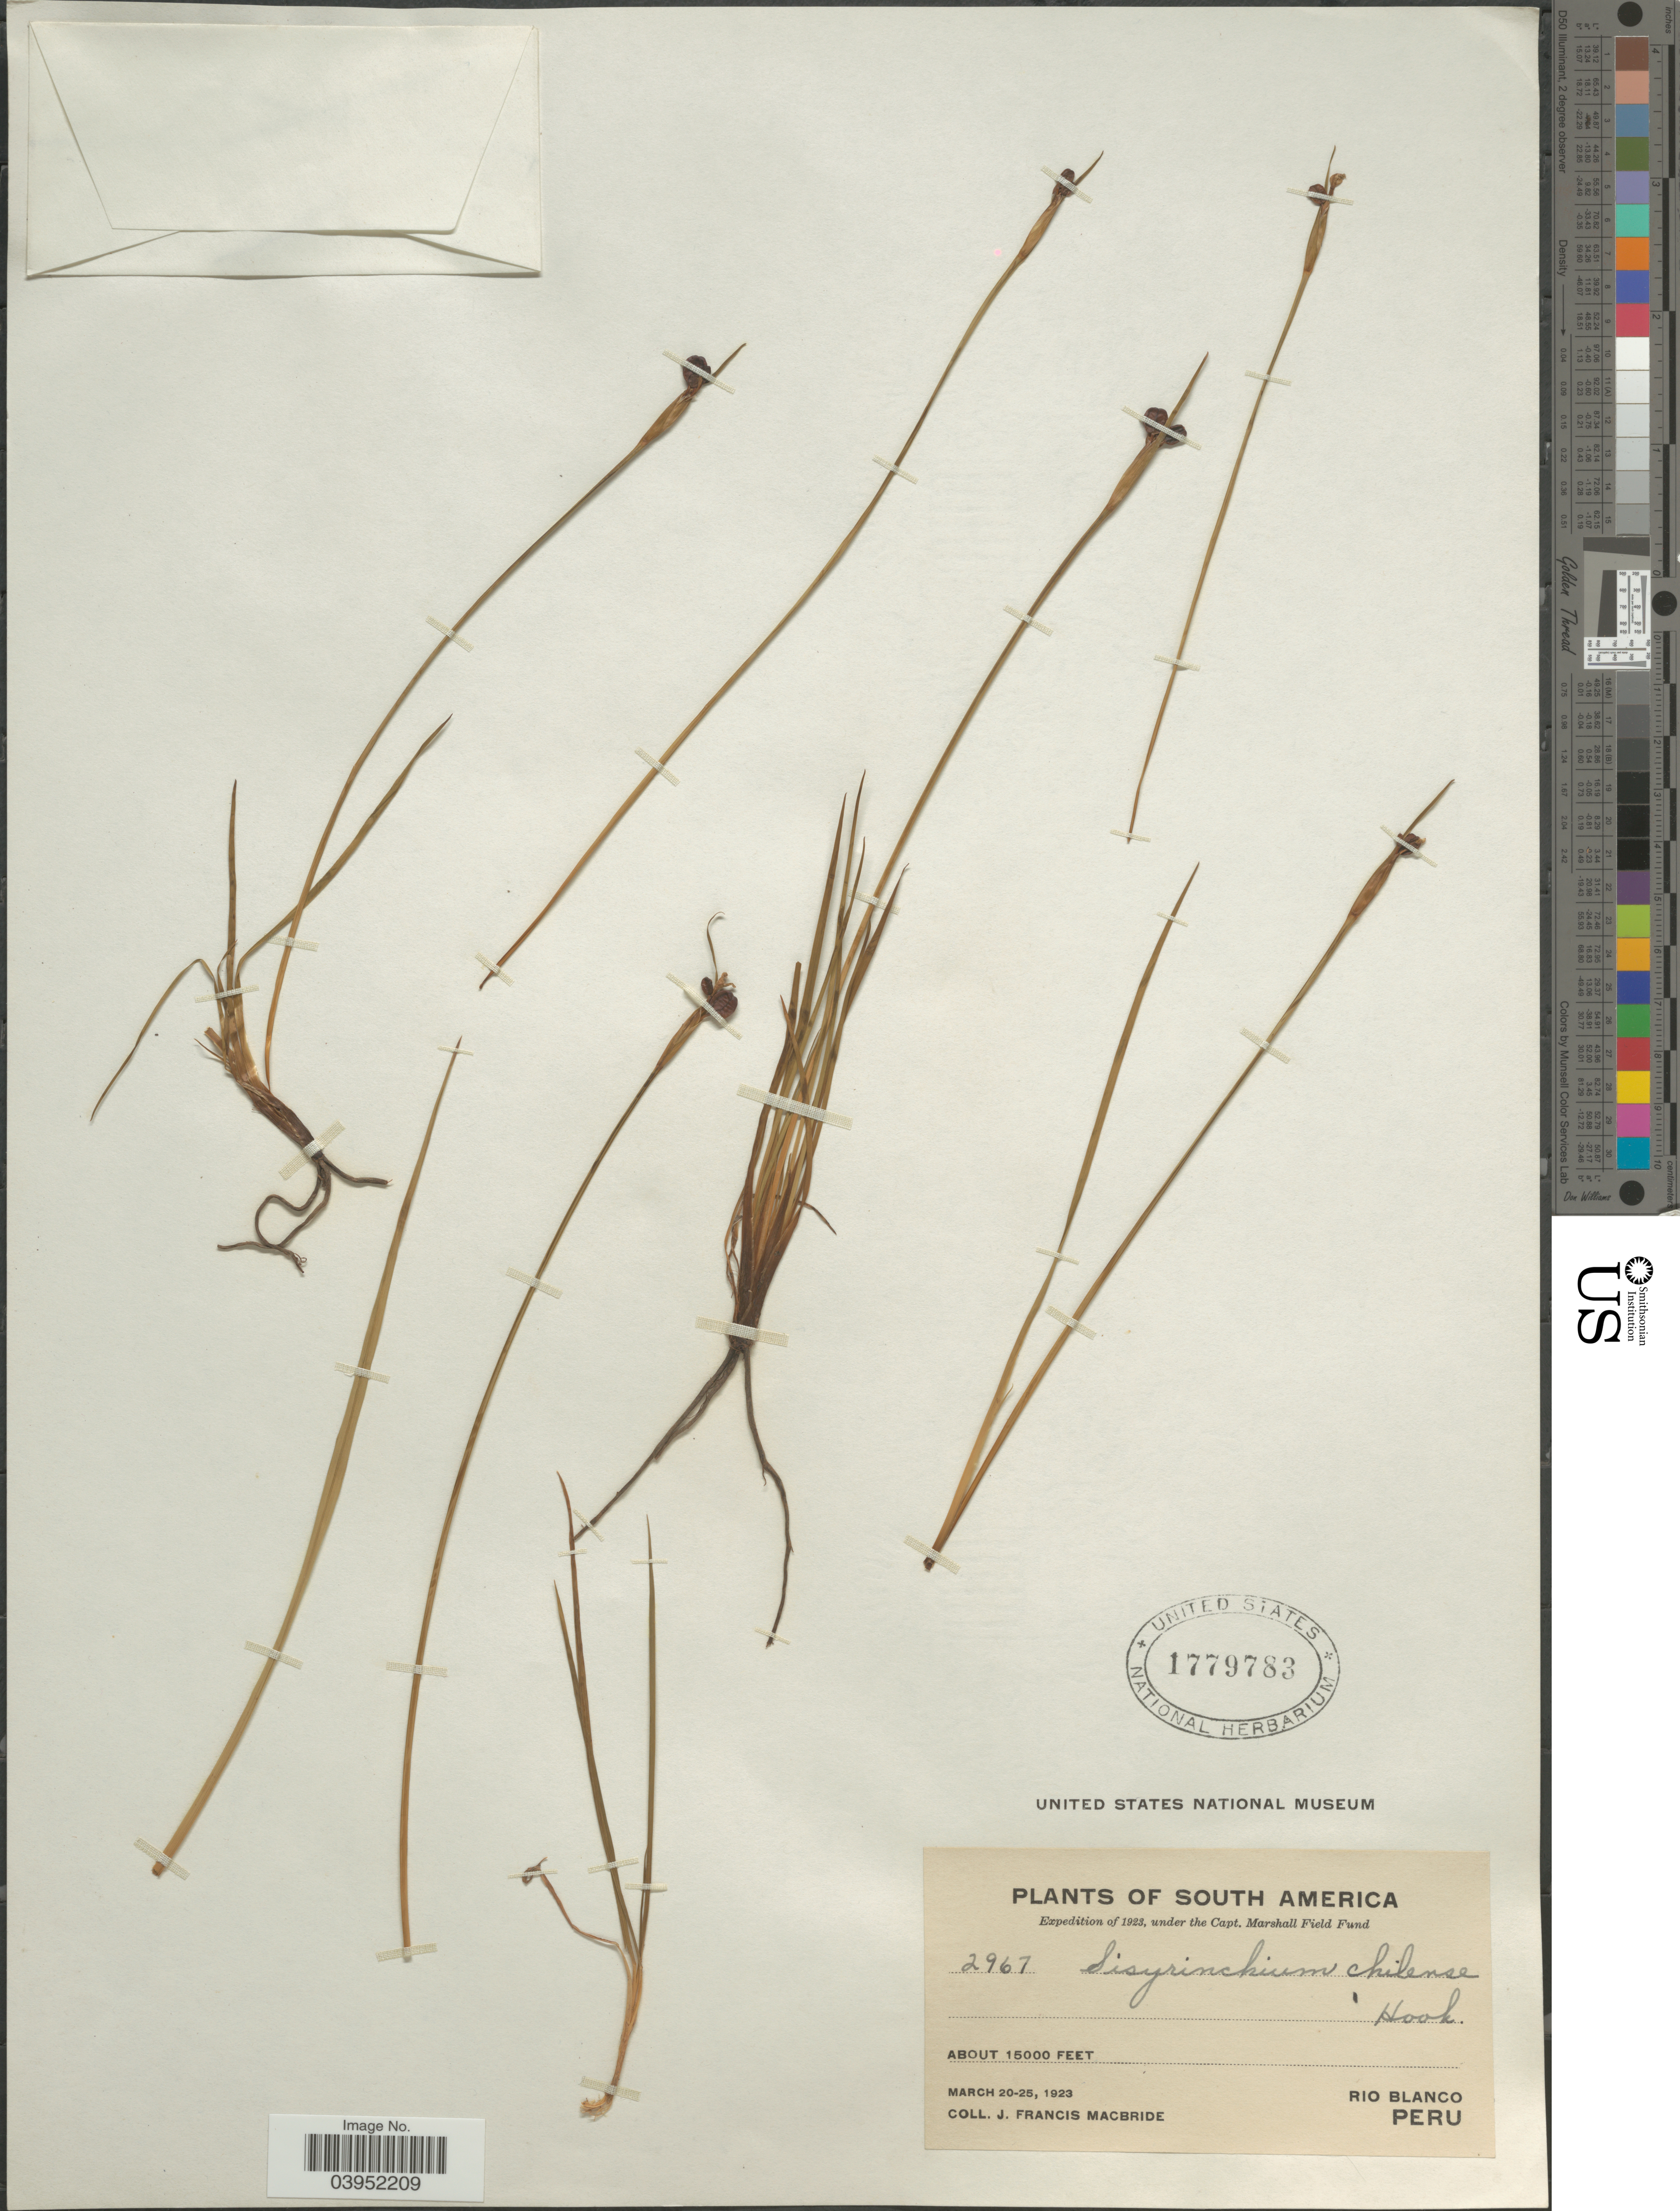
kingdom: Plantae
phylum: Tracheophyta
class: Liliopsida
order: Asparagales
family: Iridaceae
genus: Sisyrinchium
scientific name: Sisyrinchium micranthum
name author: Cav.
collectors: J. F. Macbride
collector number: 2967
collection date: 1923-03-20/1923-03-25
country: Peru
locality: Rio Blanco.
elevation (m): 4572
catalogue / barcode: US 1779783